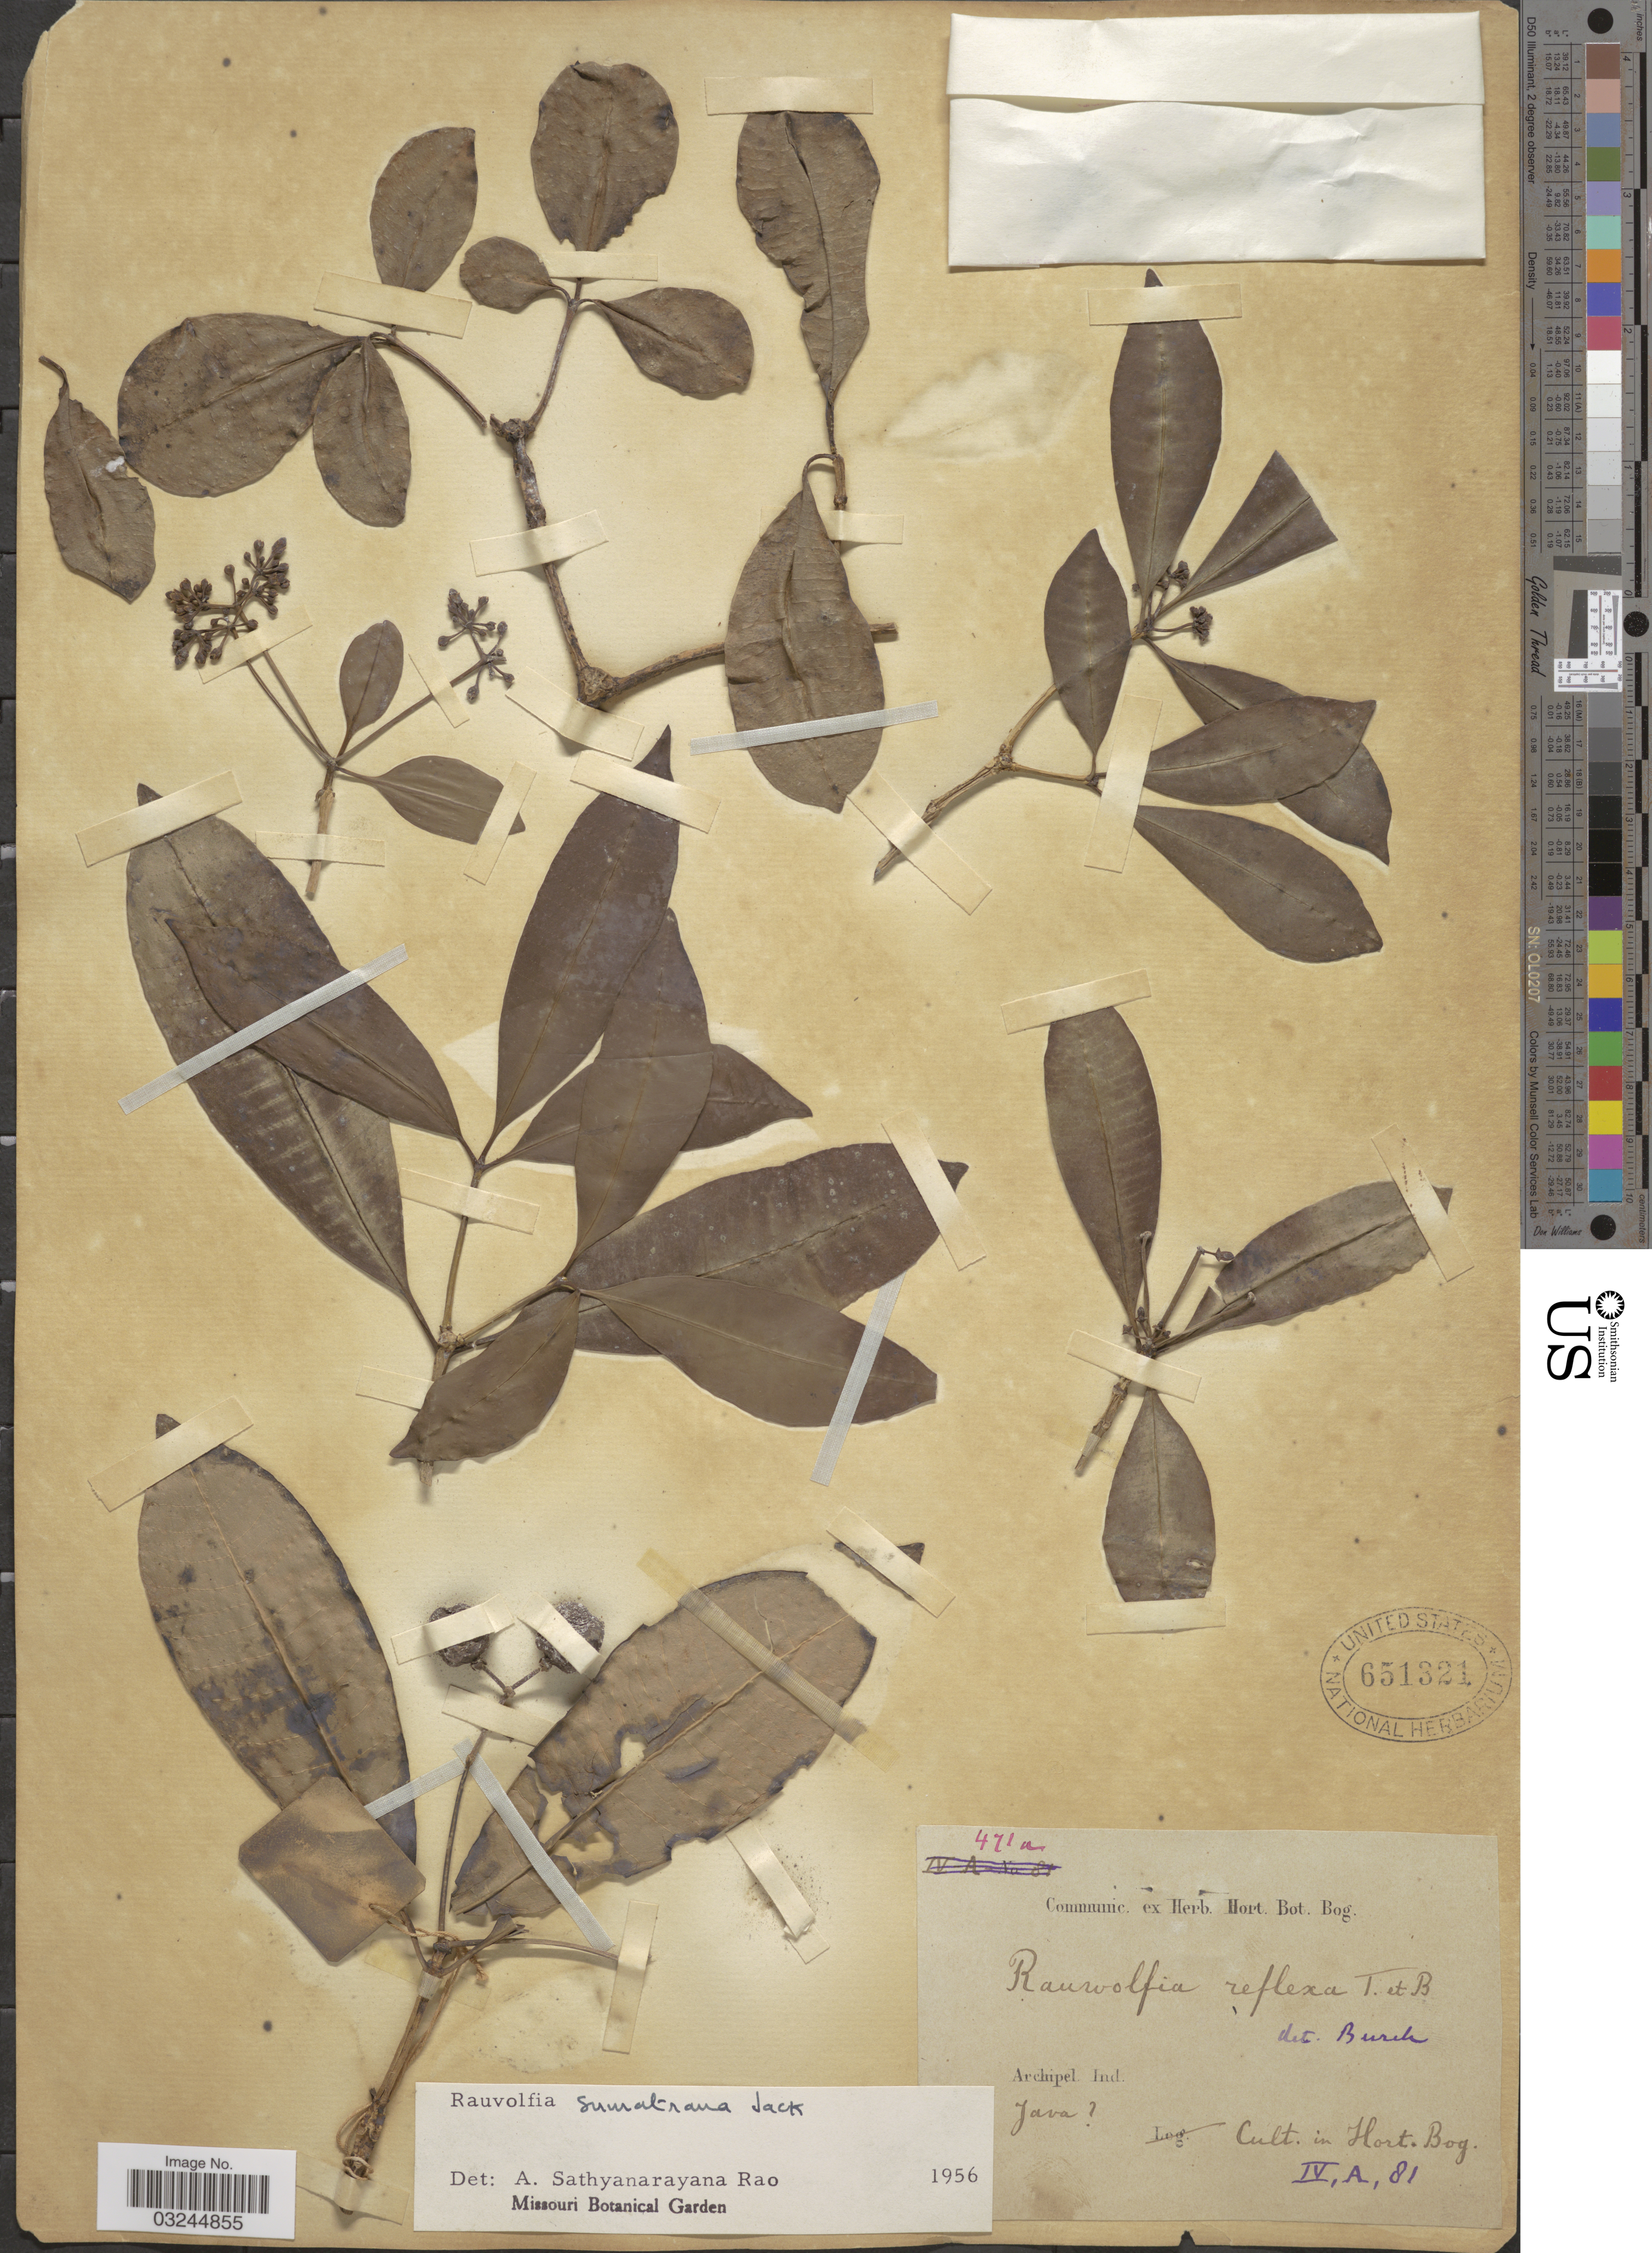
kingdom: Plantae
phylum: Tracheophyta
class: Magnoliopsida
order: Gentianales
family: Apocynaceae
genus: Rauvolfia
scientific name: Rauvolfia sumatrana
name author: Jack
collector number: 471a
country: Indonesia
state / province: Java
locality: Archipel. Ind. Java [unsure placement]. Cult. in Hort. Bog. IV, A, 81.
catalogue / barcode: US 651321